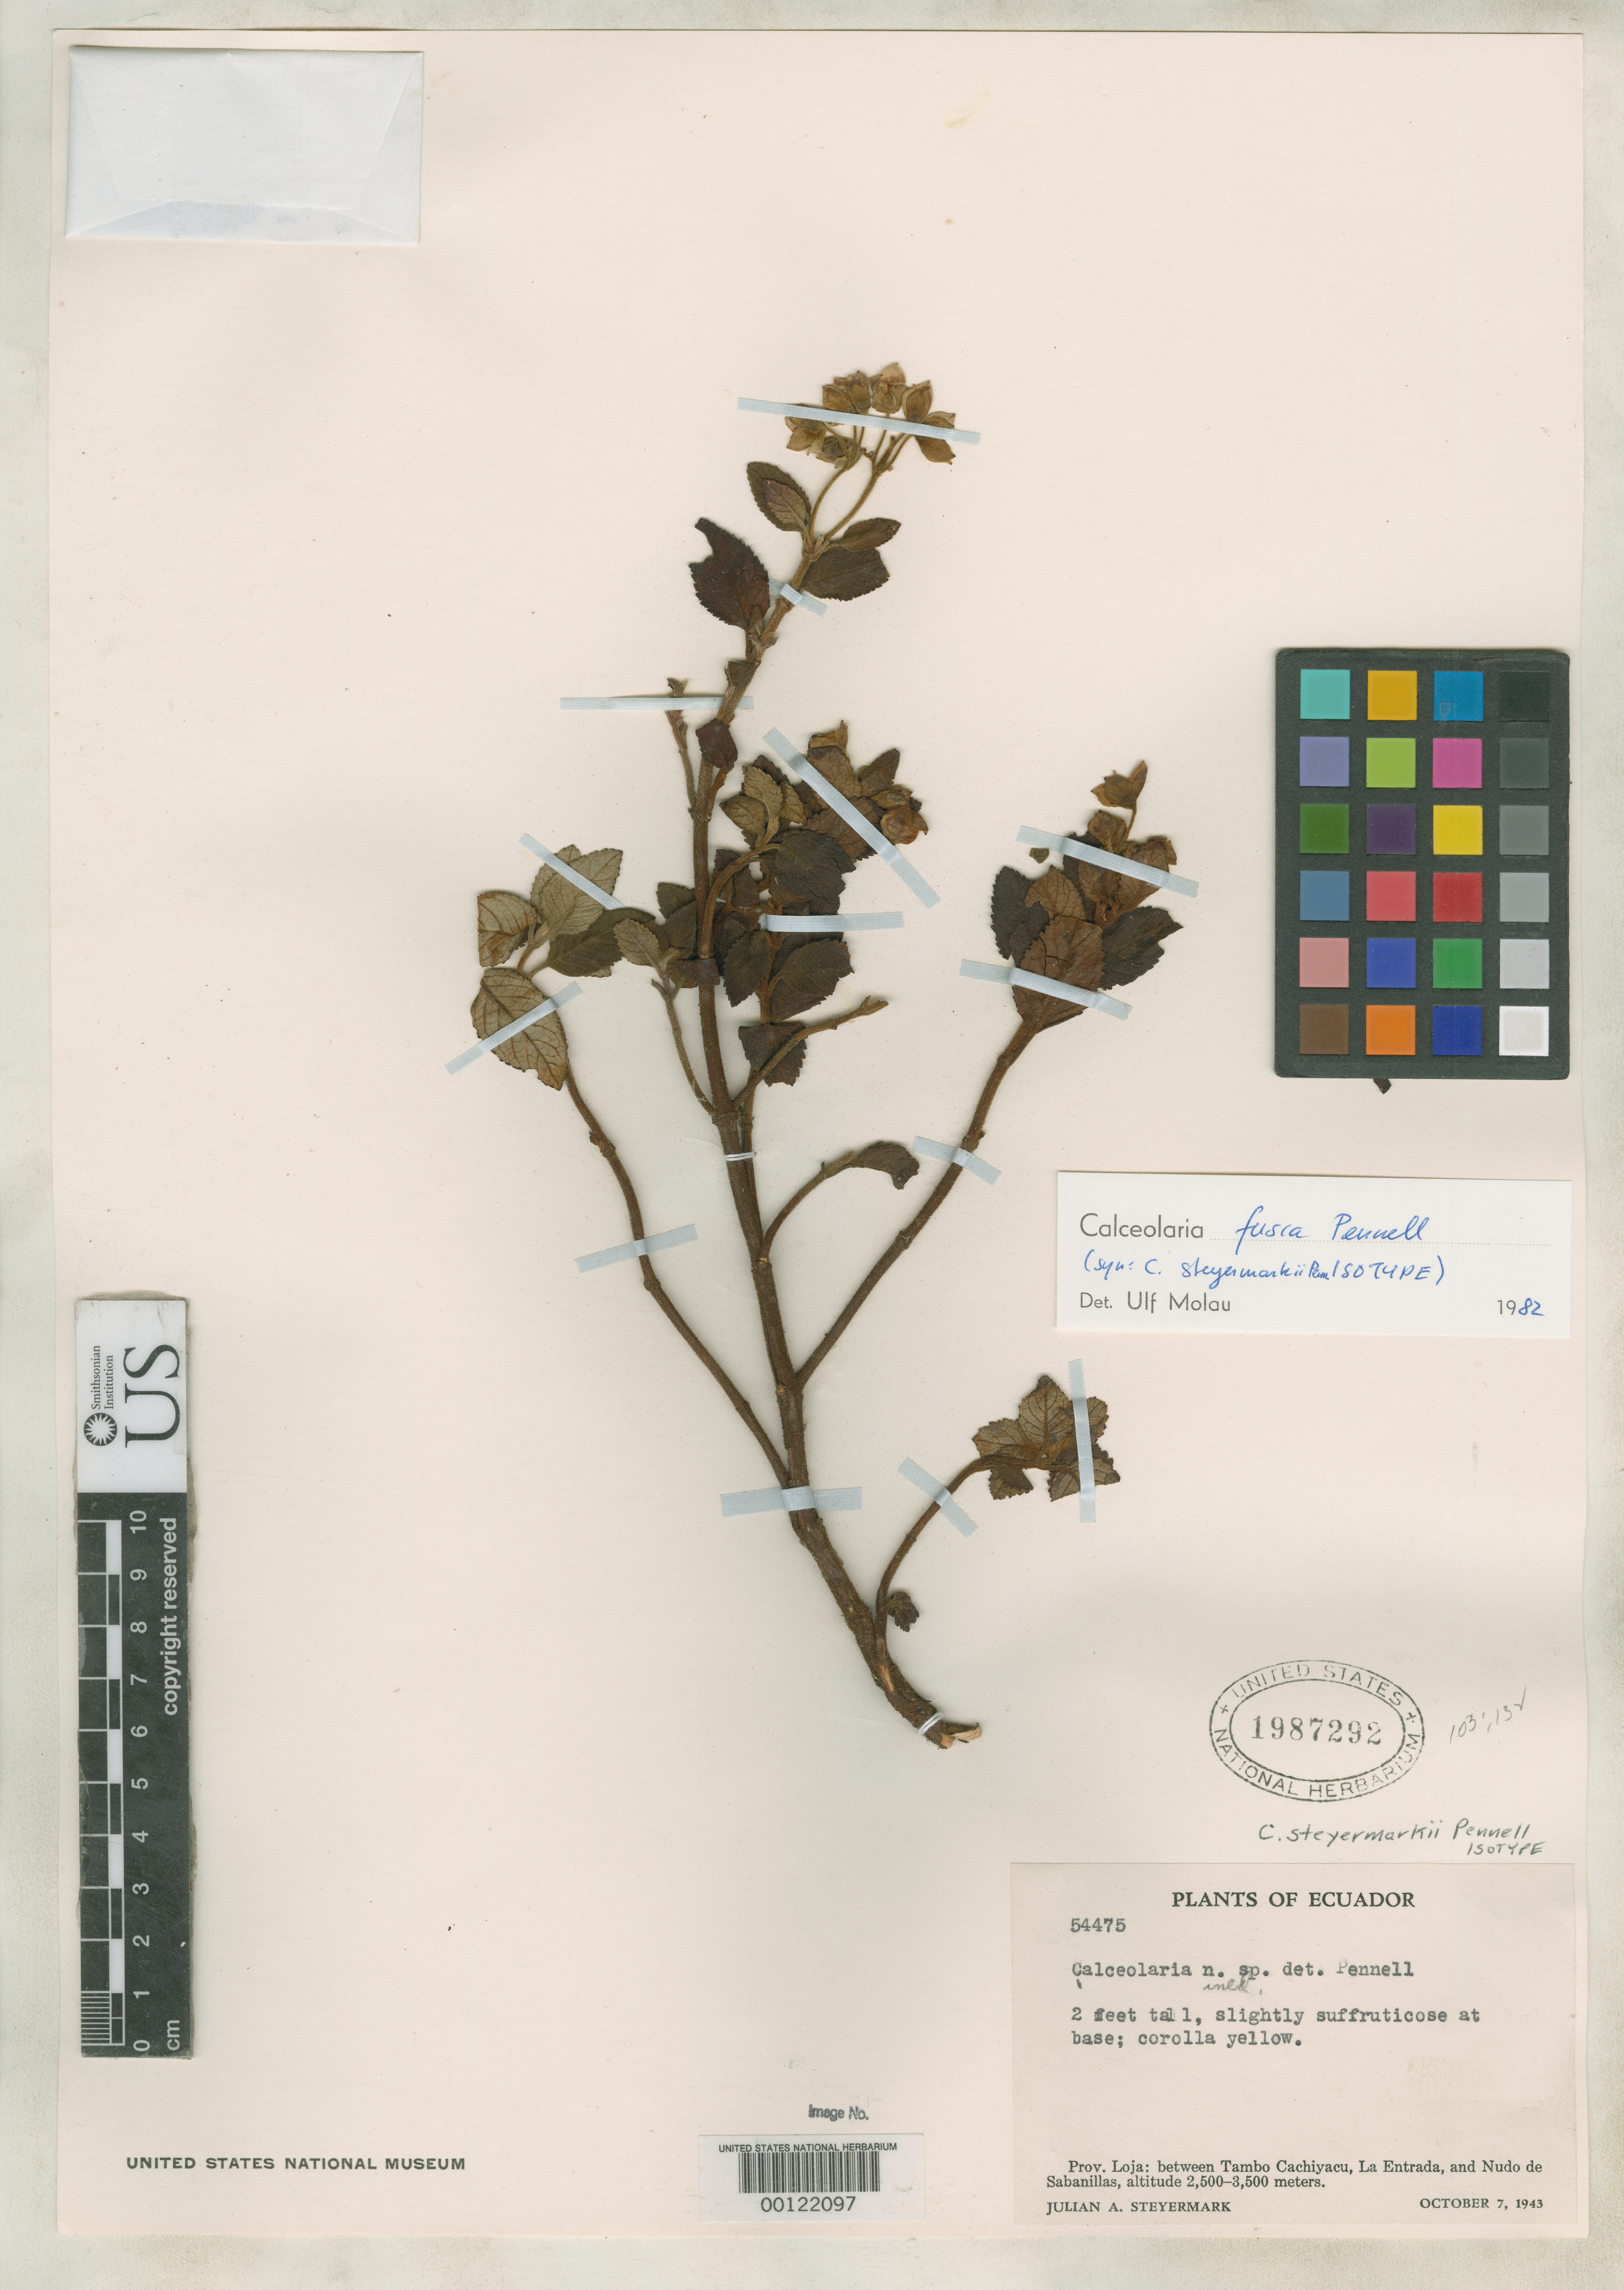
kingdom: Plantae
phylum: Tracheophyta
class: Magnoliopsida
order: Lamiales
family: Calceolariaceae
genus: Calceolaria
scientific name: Calceolaria steyermarkii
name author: Pennell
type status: Isotype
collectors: J. Steyermark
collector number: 54475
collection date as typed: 07 Oct 1943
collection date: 1943-10-07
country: Ecuador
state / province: Loja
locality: Tambo Cachiyacu.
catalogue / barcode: US 1987292